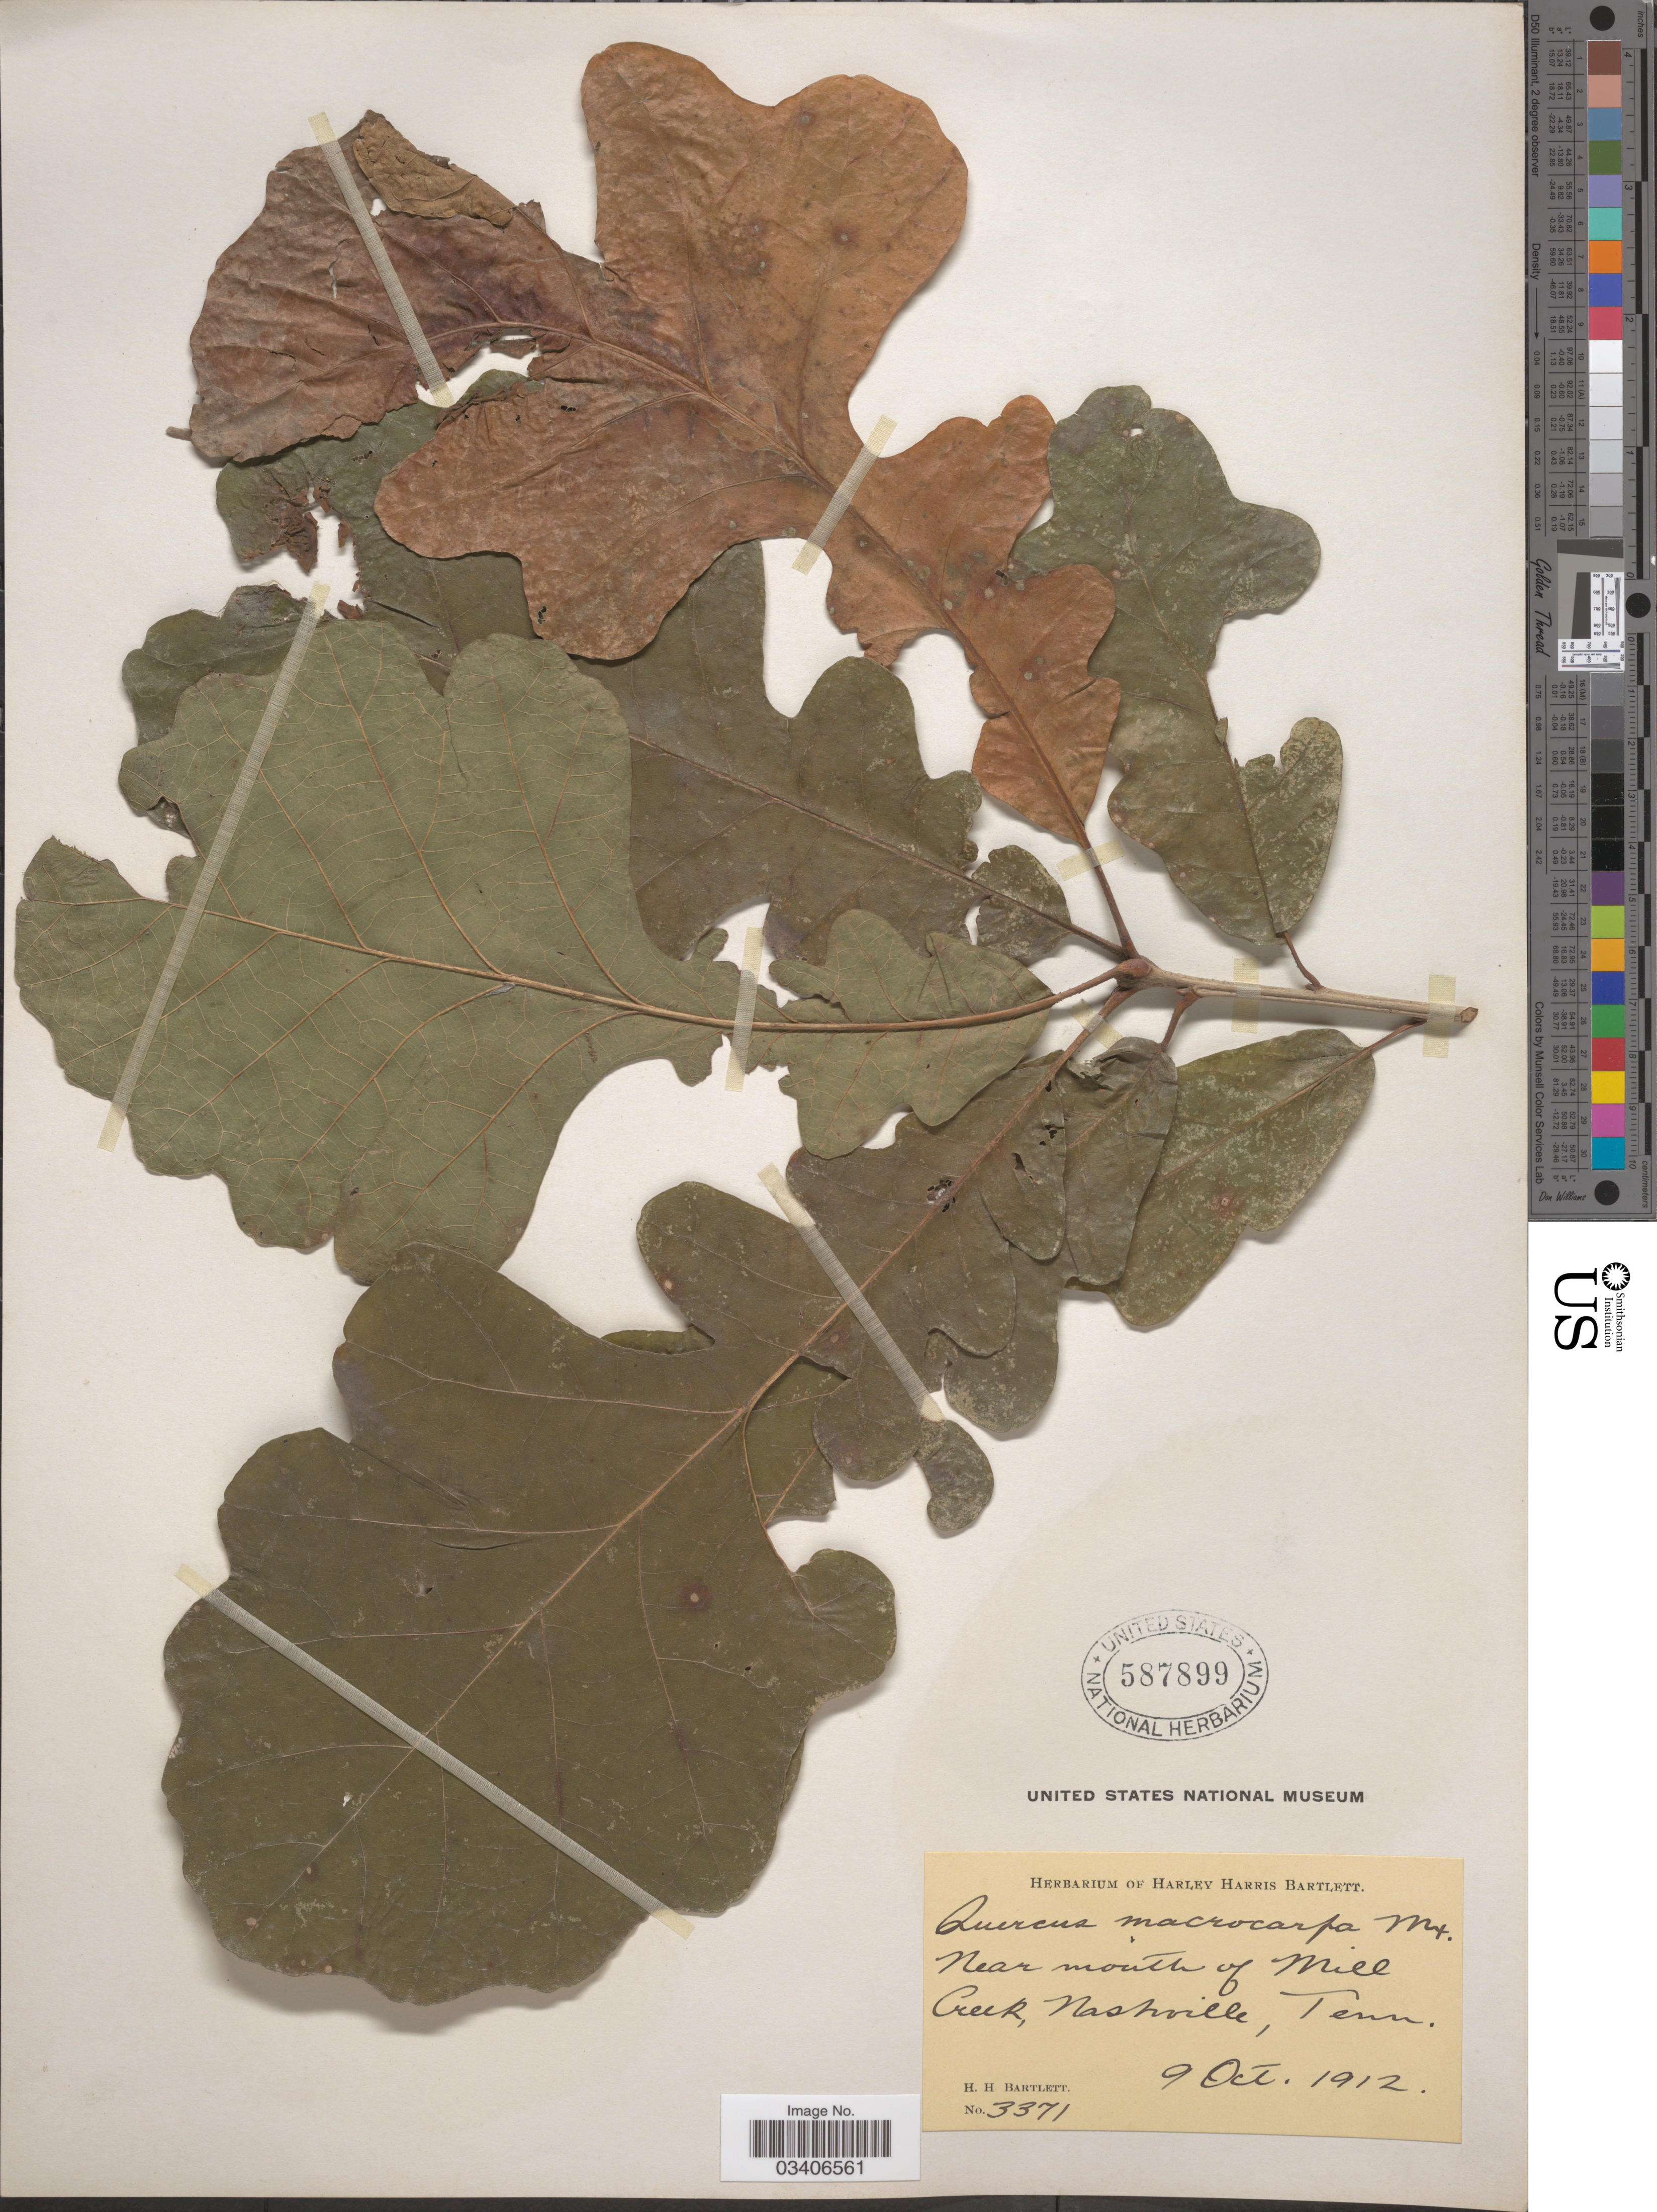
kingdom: Plantae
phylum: Tracheophyta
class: Magnoliopsida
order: Fagales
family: Fagaceae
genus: Quercus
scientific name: Quercus macrocarpa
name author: Michx.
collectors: H. H. Bartlett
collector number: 3371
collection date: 1912-10-09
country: United States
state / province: Tennessee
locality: Near mouth of Mill Creek, Nashville.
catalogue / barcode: US 587899